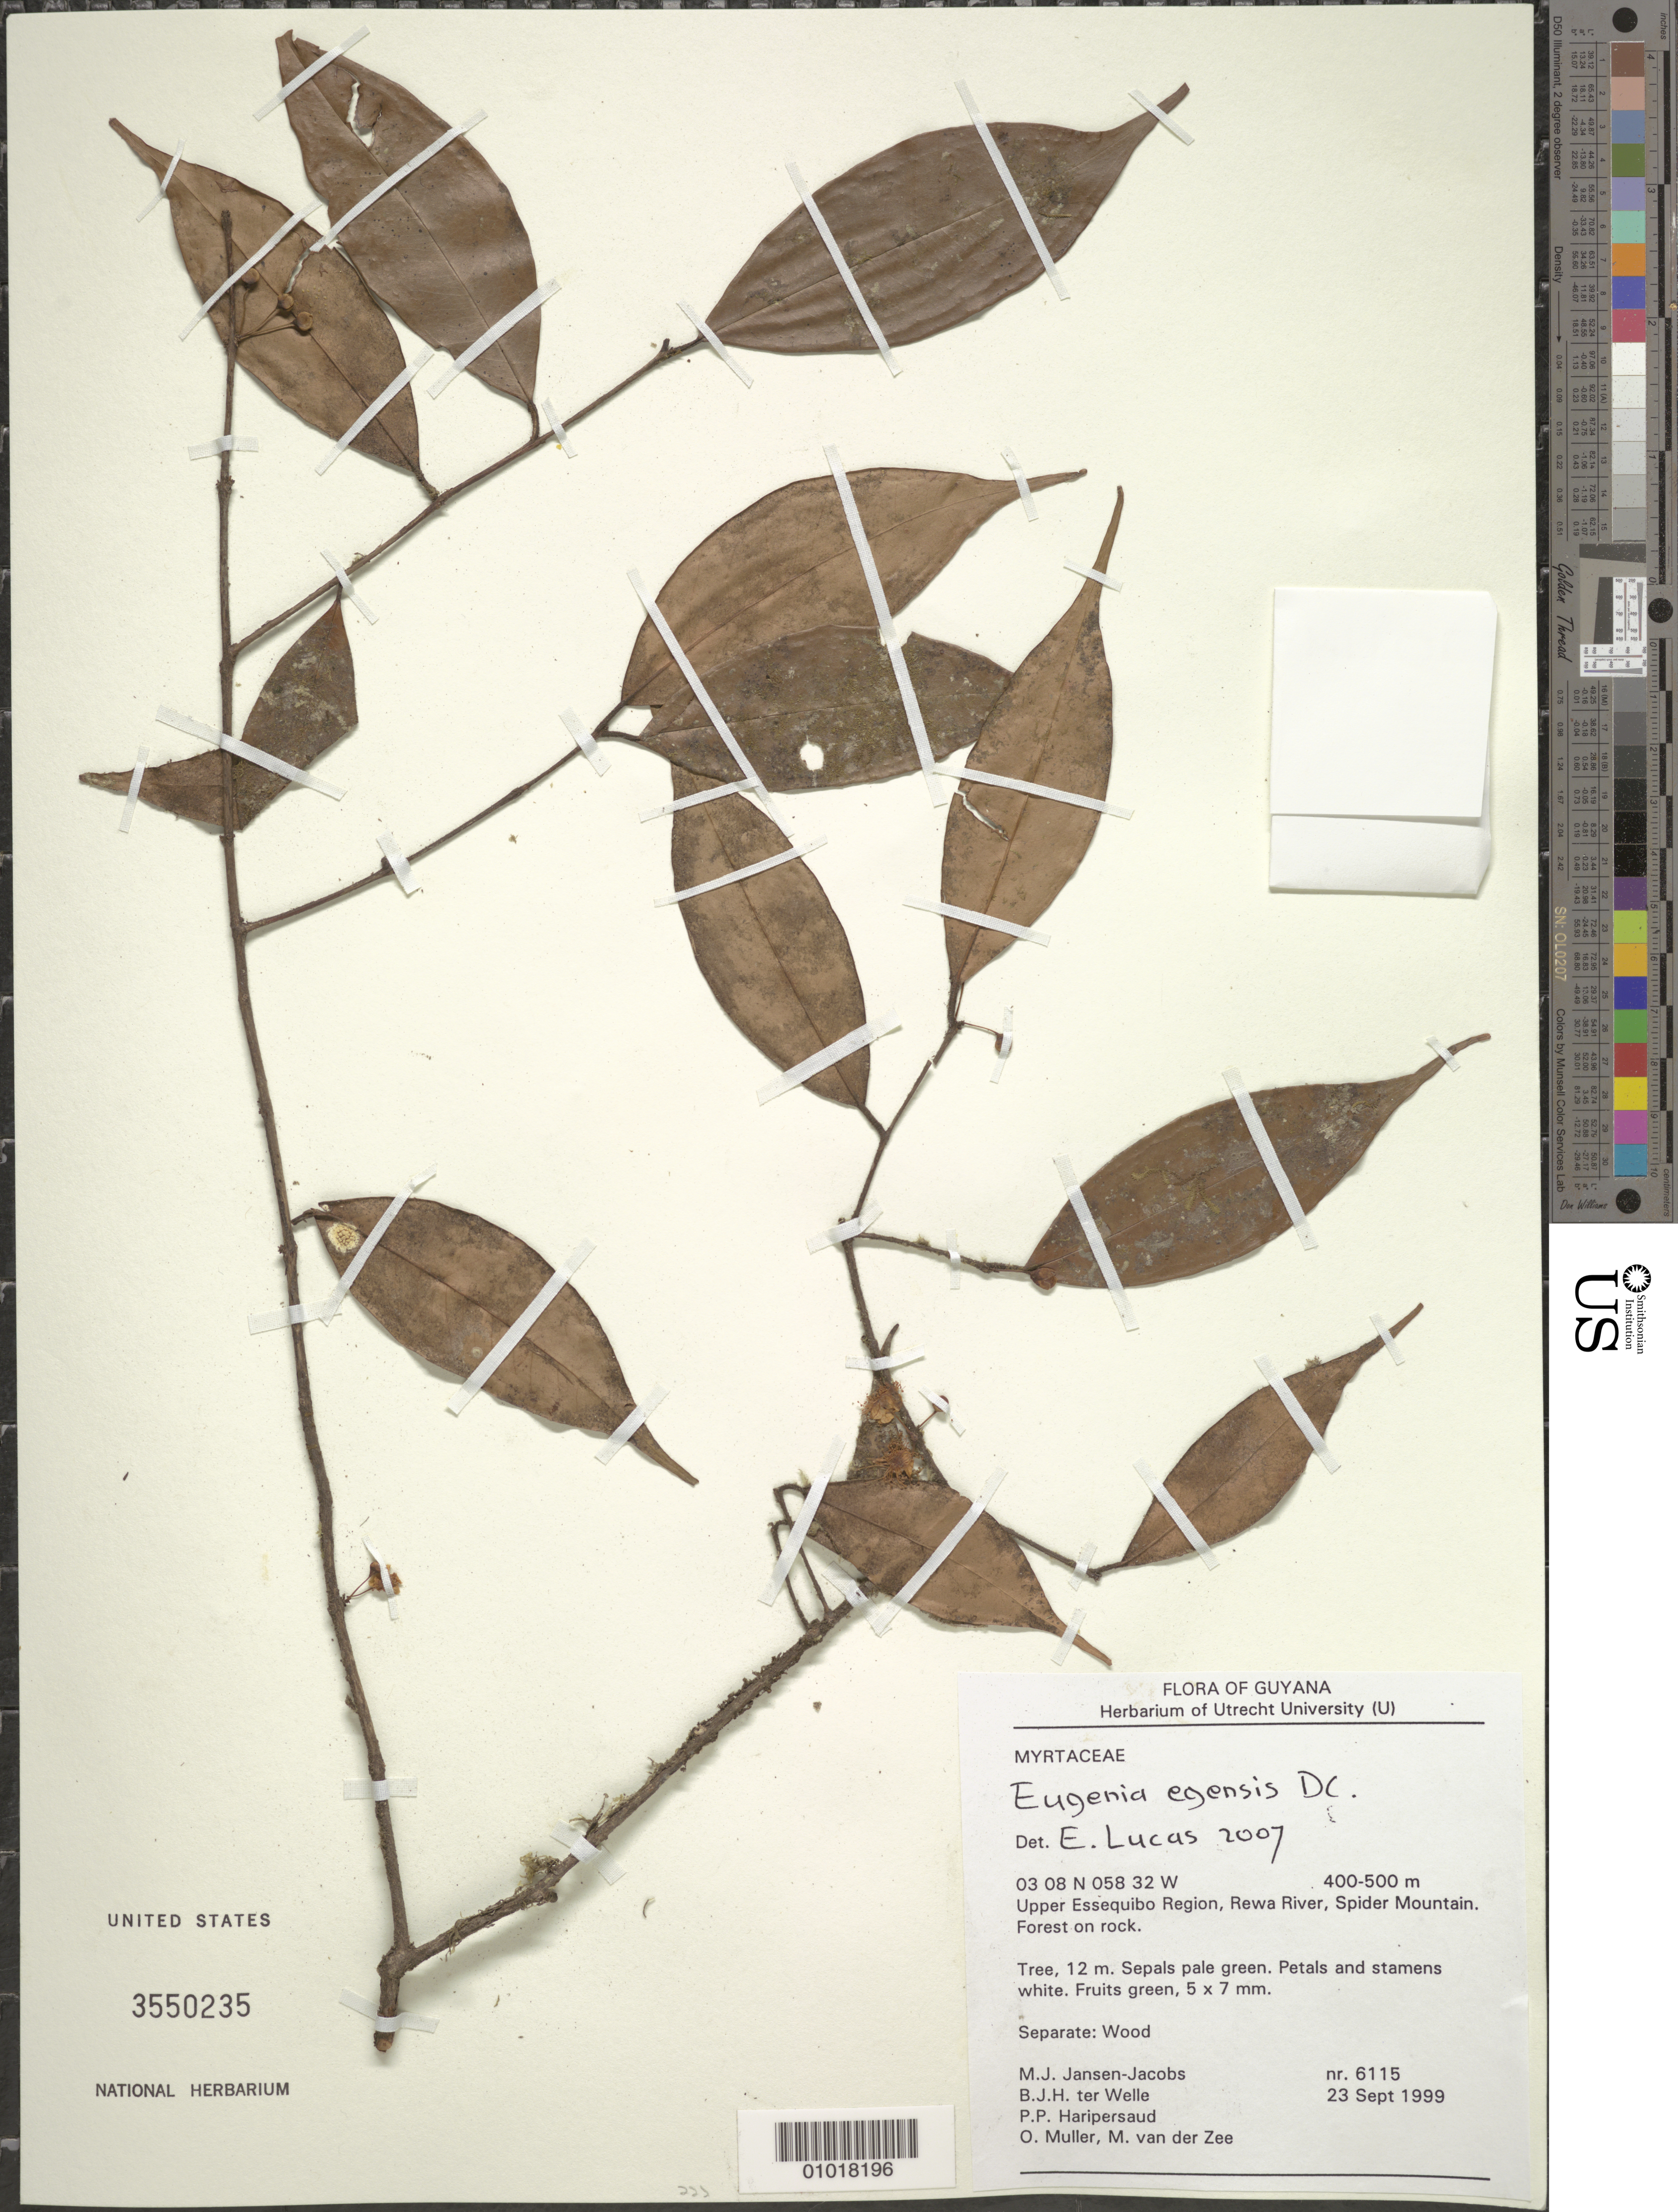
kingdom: Plantae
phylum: Tracheophyta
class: Magnoliopsida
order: Myrtales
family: Myrtaceae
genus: Eugenia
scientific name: Eugenia egensis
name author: DC.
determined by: Lucas, E.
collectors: M. J. Jansen-Jacobs, B. Welle, P. Haripersaud, O. Muller & M. van der Zee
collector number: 6115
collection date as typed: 23-Sep-99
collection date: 1999-09-23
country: Guyana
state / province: U. Takutu-U. Essequibo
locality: Spider Mountain, Rewa River, Upper Essequibo Region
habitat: Forest on rock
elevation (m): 400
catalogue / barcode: US 3550235